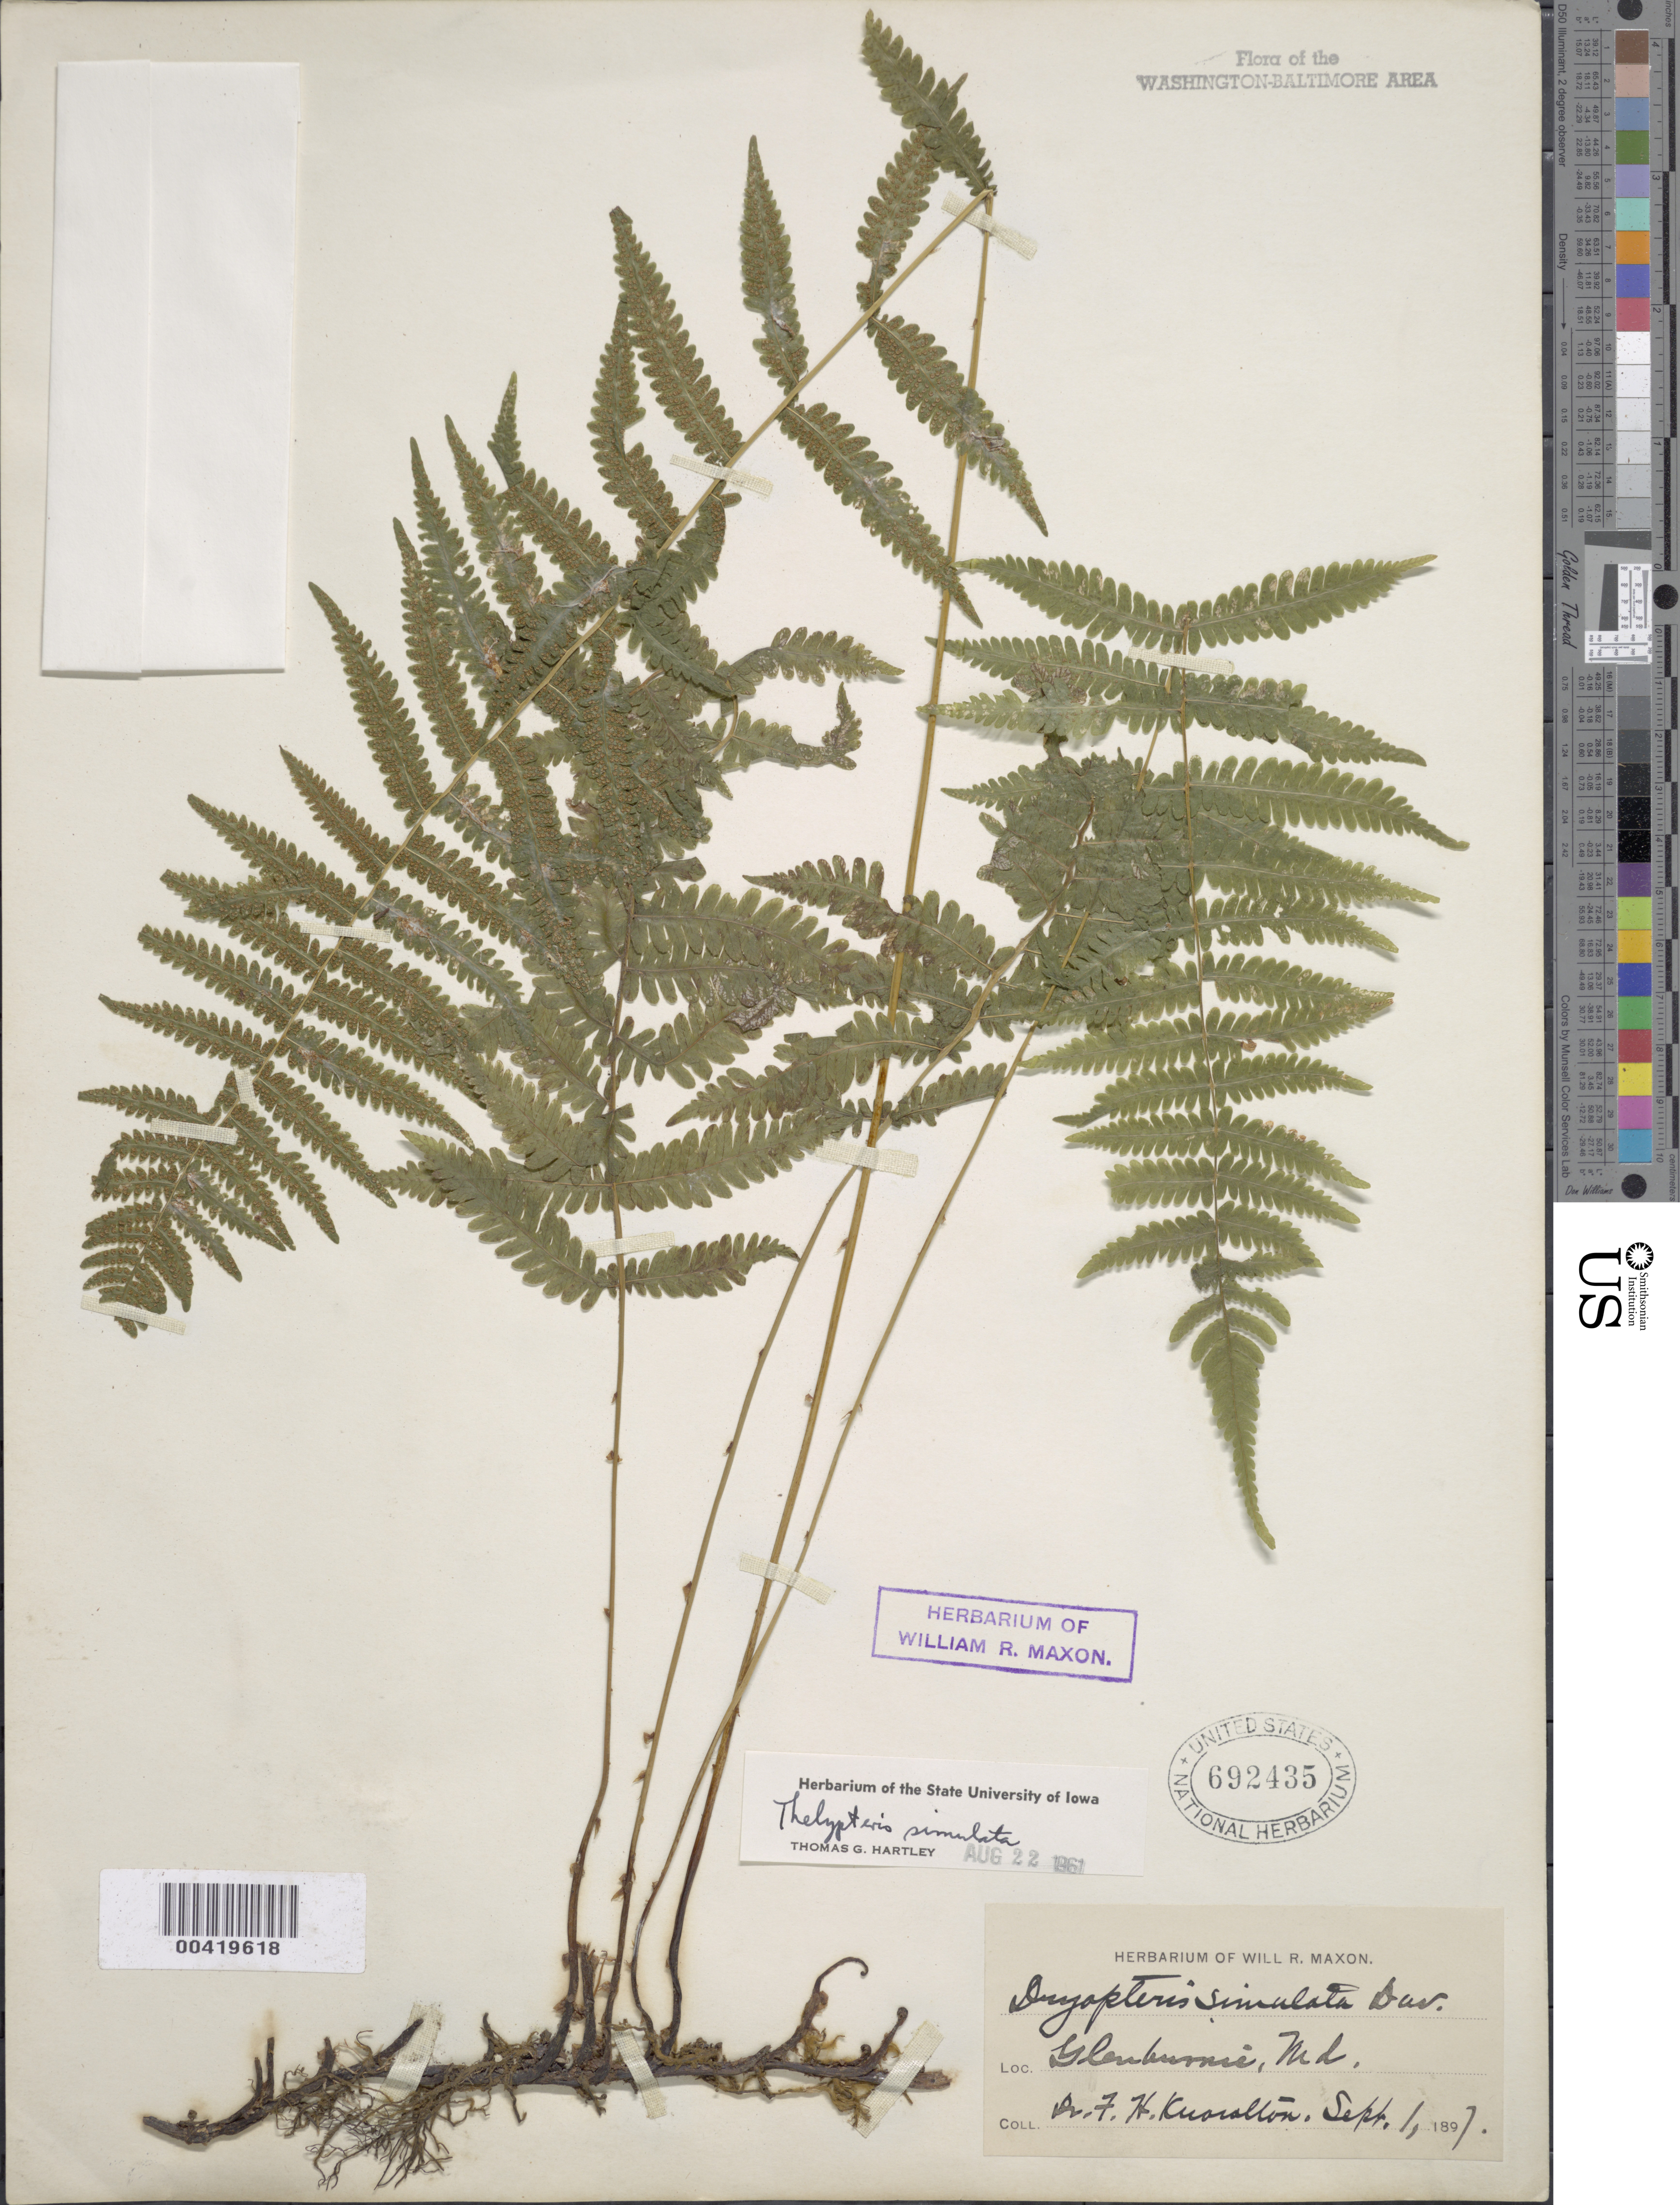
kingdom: Plantae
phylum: Tracheophyta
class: Polypodiopsida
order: Polypodiales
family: Thelypteridaceae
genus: Parathelypteris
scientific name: Parathelypteris simulata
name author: (Davenp.) Holttum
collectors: F. H. Knowlton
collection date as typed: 01 Sep 1897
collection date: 1897-09-01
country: United States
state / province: Maryland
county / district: Anne Arundel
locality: Glen Burnie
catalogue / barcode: US 692435